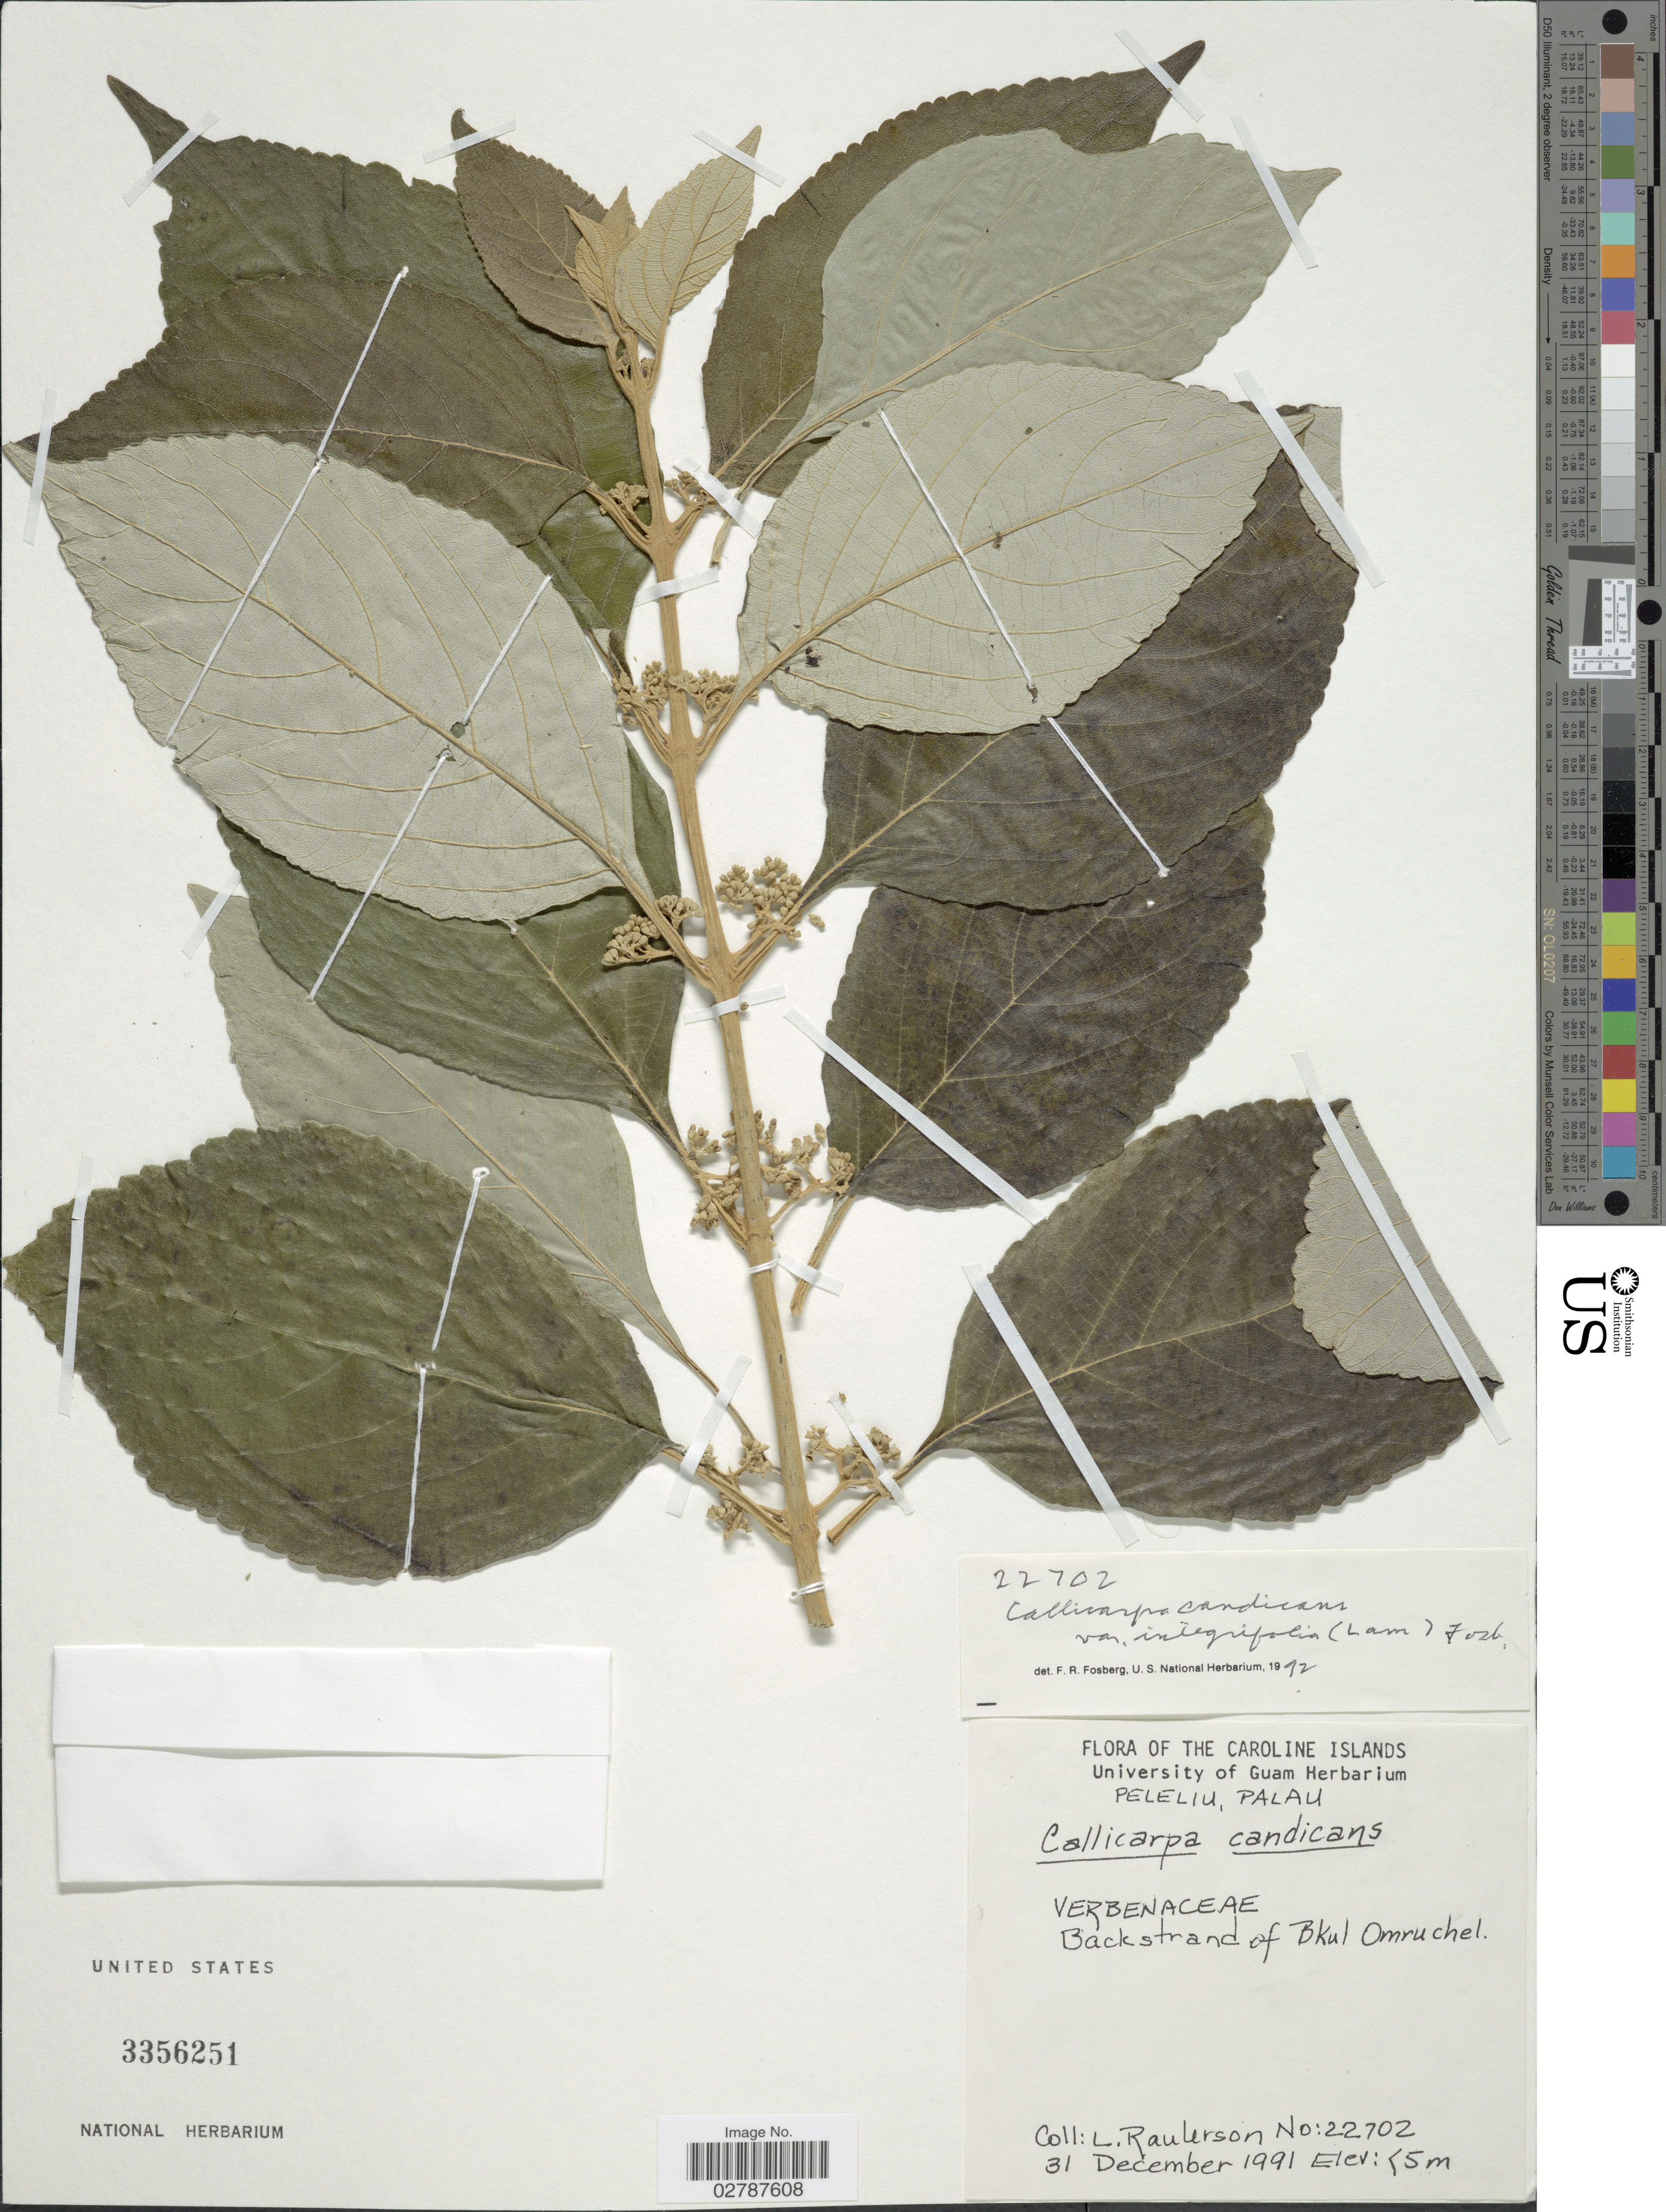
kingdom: Plantae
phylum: Tracheophyta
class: Magnoliopsida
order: Lamiales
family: Lamiaceae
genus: Callicarpa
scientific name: Callicarpa candicans var. integrifolia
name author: (Lam.) Fosberg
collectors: L. Raulerson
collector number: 22702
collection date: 1991-12-31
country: Palau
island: Beliliou [Peleliu]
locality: Peleliu, Palau. Backstrand of Bkul Omruchel.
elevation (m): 5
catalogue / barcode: US 3356251